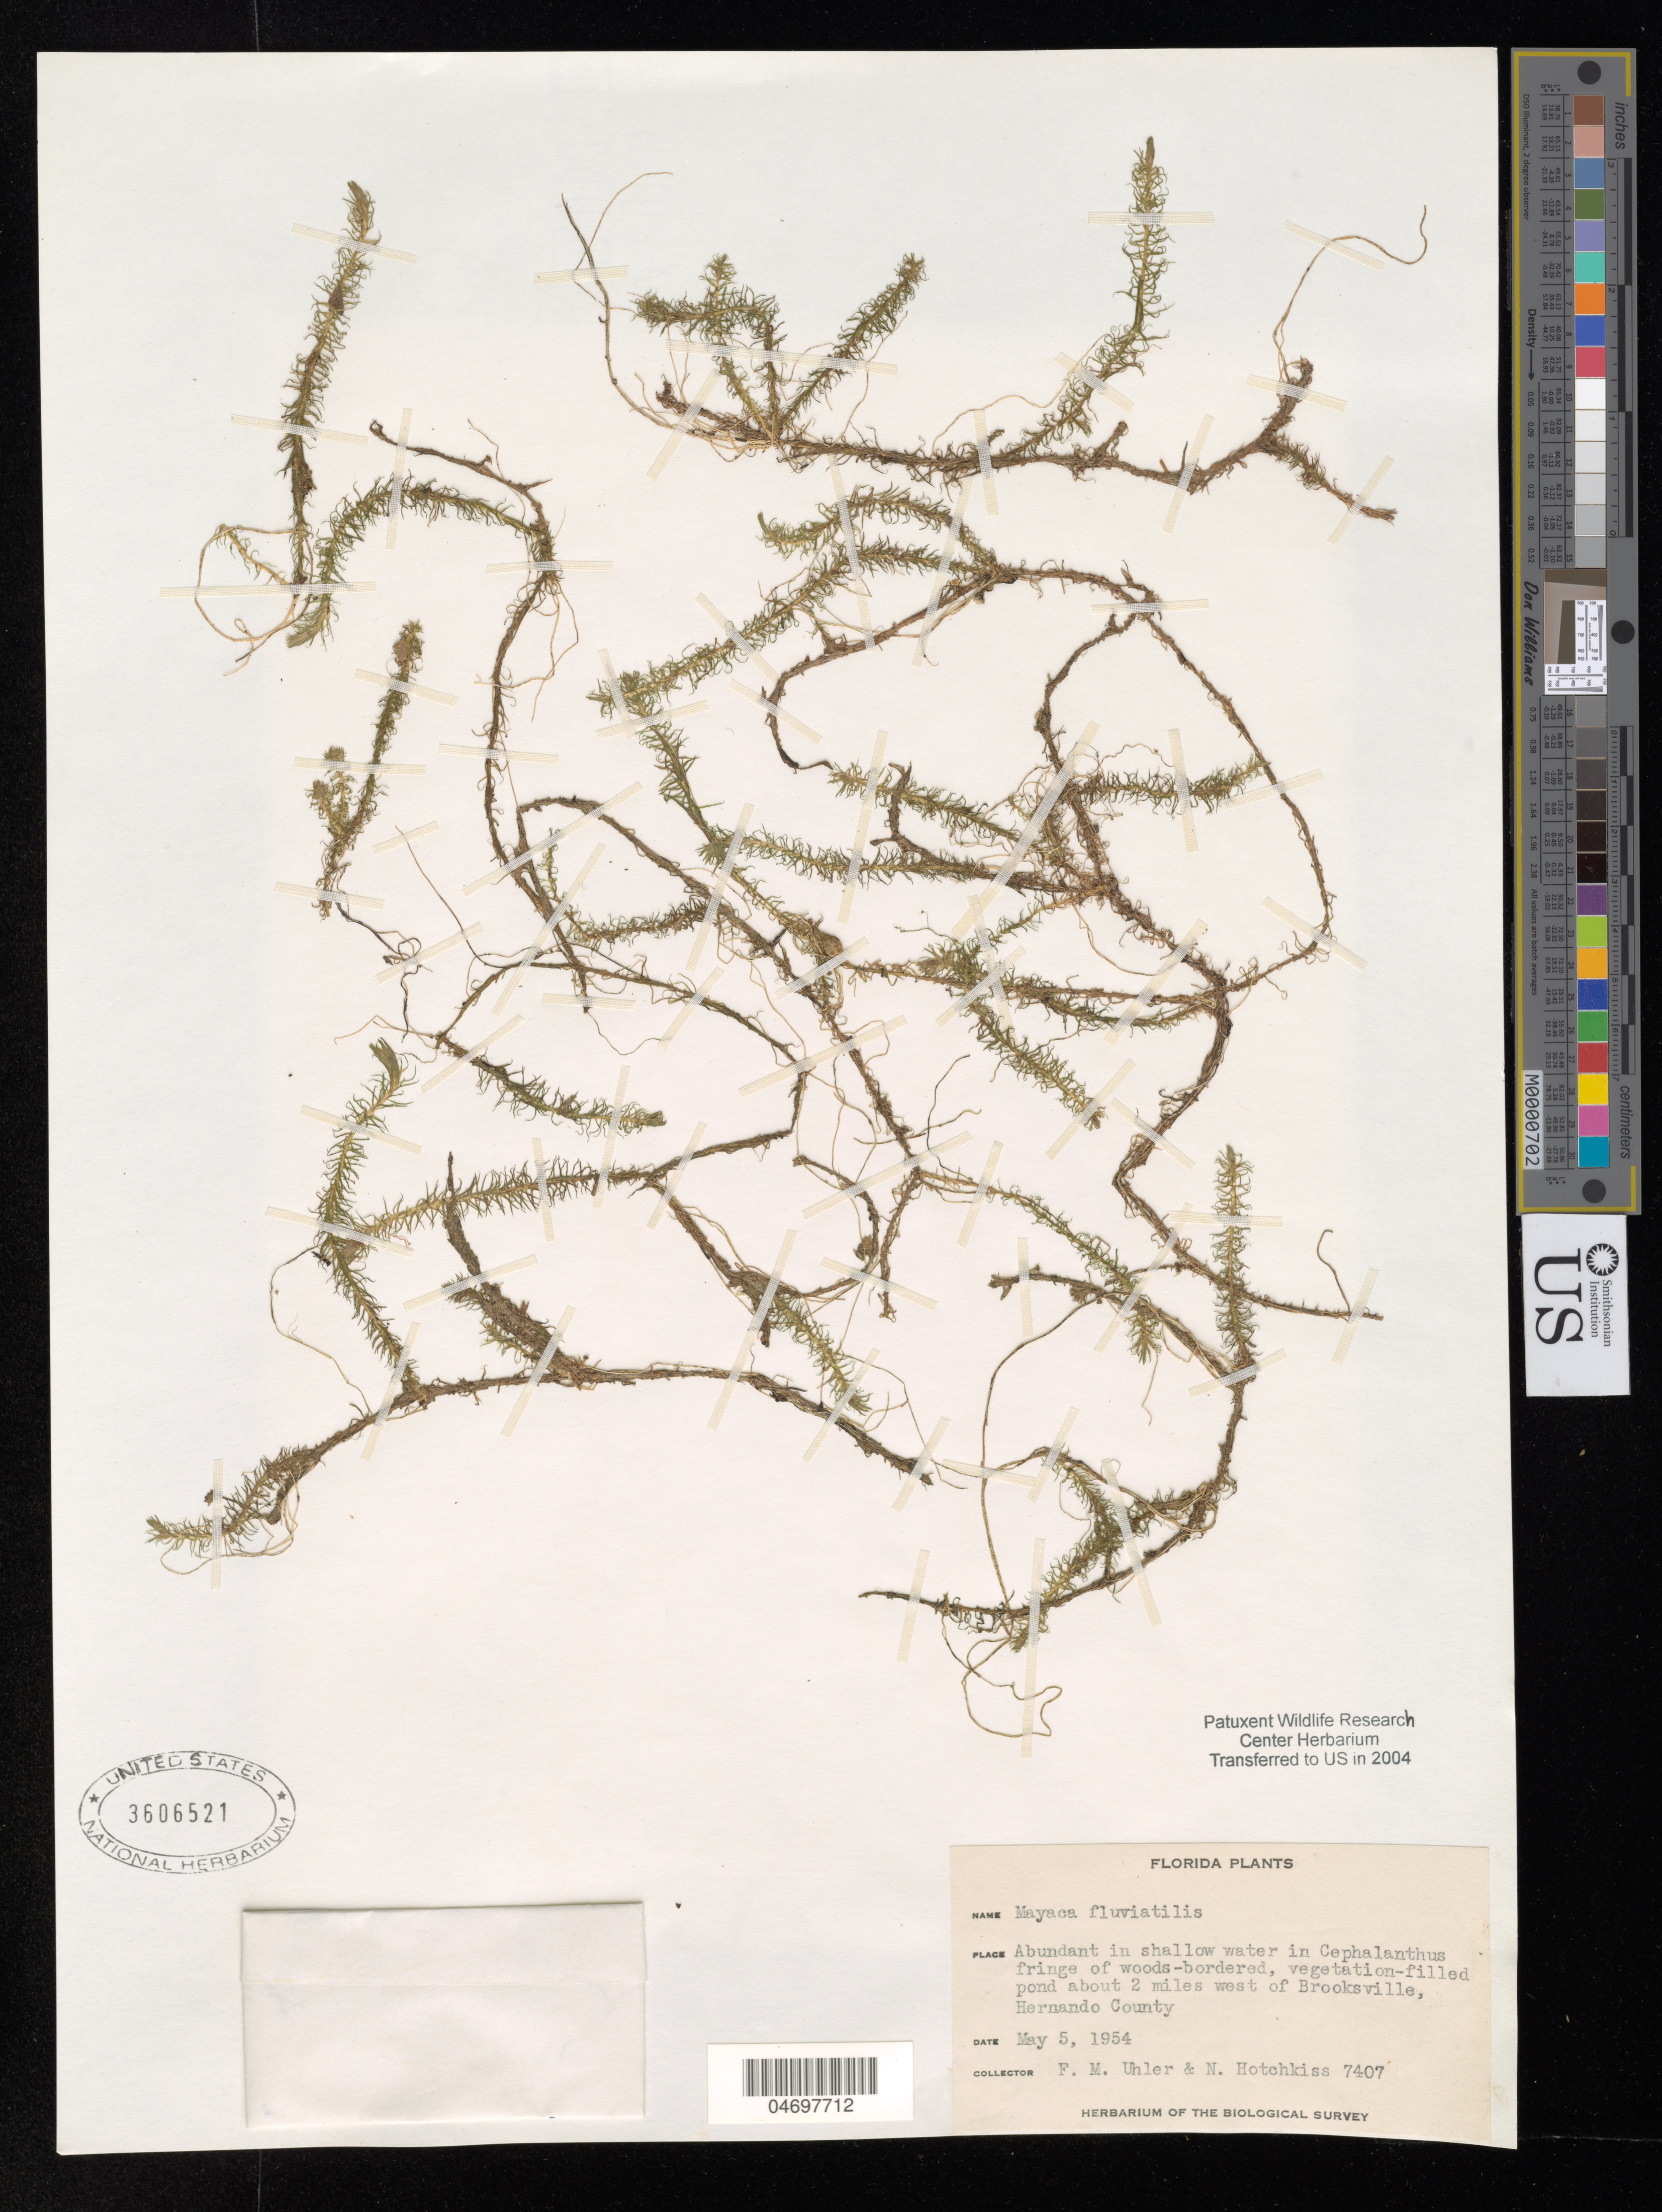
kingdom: Plantae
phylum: Tracheophyta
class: Liliopsida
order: Poales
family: Mayacaceae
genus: Mayaca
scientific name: Mayaca fluviatilis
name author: Aubl.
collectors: F. M. Uhler & N. Hotchkiss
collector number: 7407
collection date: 1954-05-05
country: United States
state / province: Florida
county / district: Hernando Co.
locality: In Pond about 2 miles W of Brooksville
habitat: In shallow water in Cephalanthus fringe of woods-bordreed, vegetation-filled pond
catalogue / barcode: US 3606521